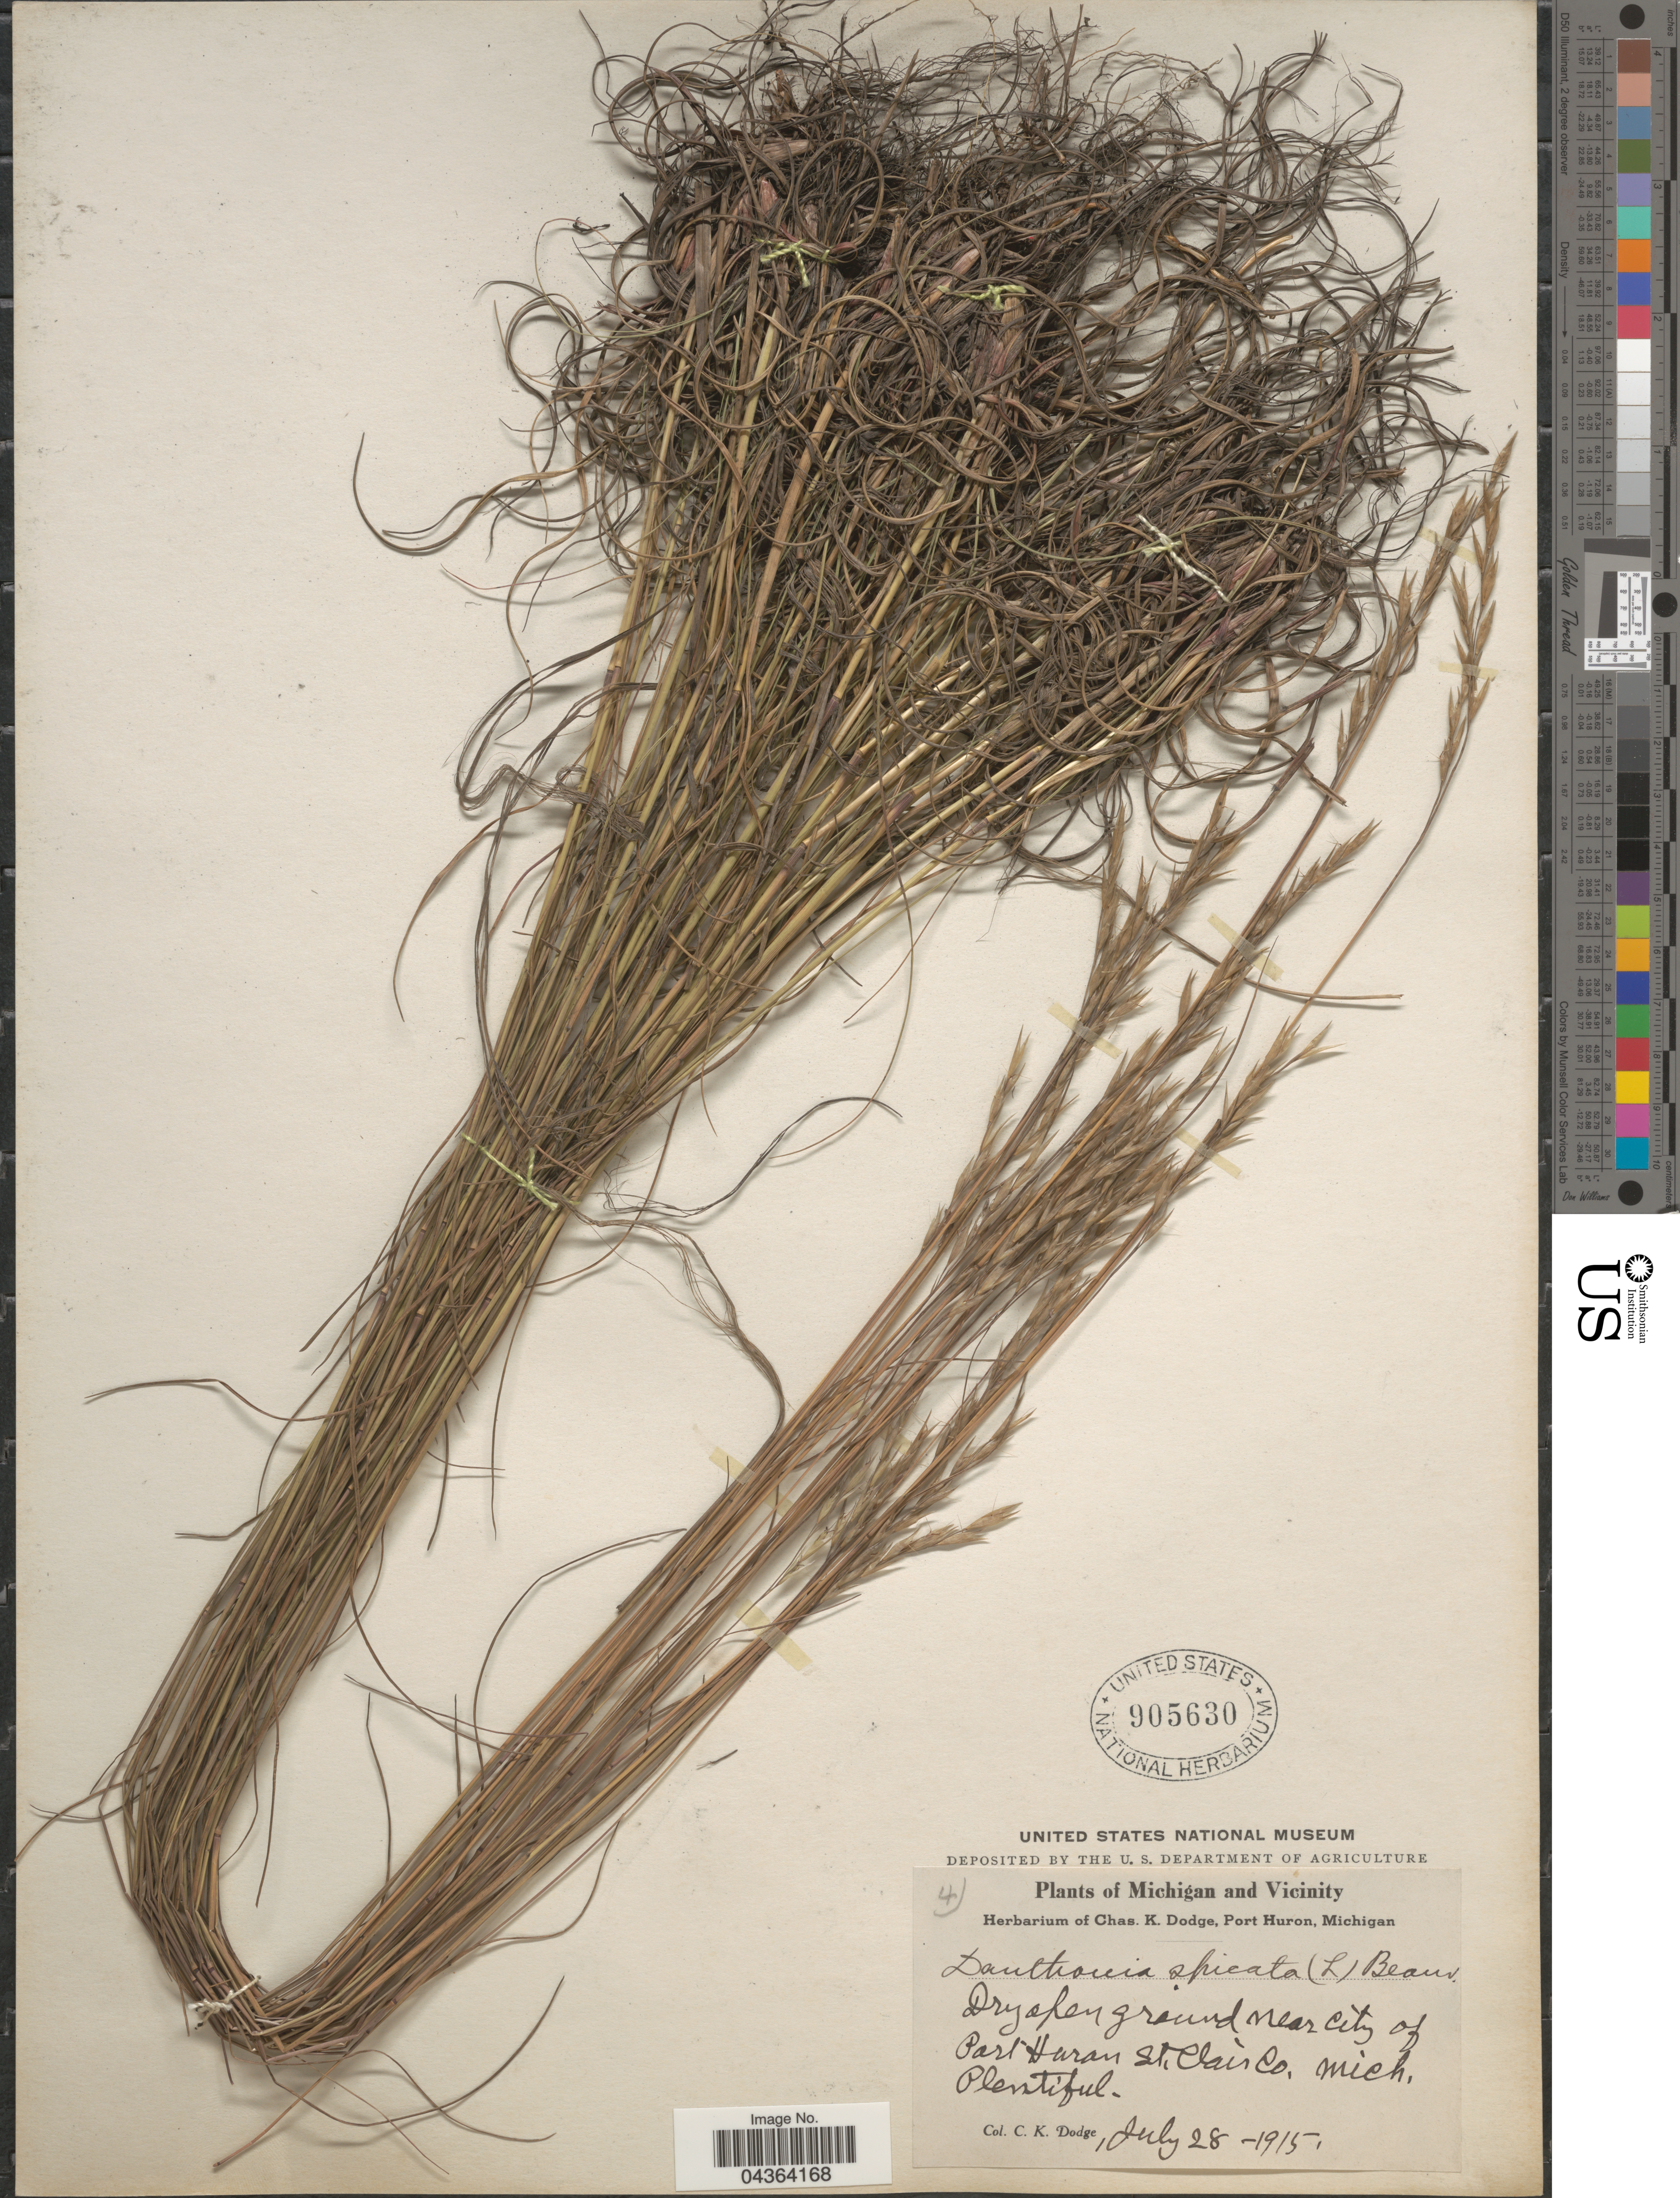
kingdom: Plantae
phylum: Tracheophyta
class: Liliopsida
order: Poales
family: Poaceae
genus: Danthonia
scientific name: Danthonia spicata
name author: (L.) P. Beauv. ex Roem. & Schult.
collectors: C. K. Dodge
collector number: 4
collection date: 1915-07-28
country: United States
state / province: Michigan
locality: Michigan and Vicinity. Dry open ground near city of Port Huran St. Clair Co.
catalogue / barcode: US 905630